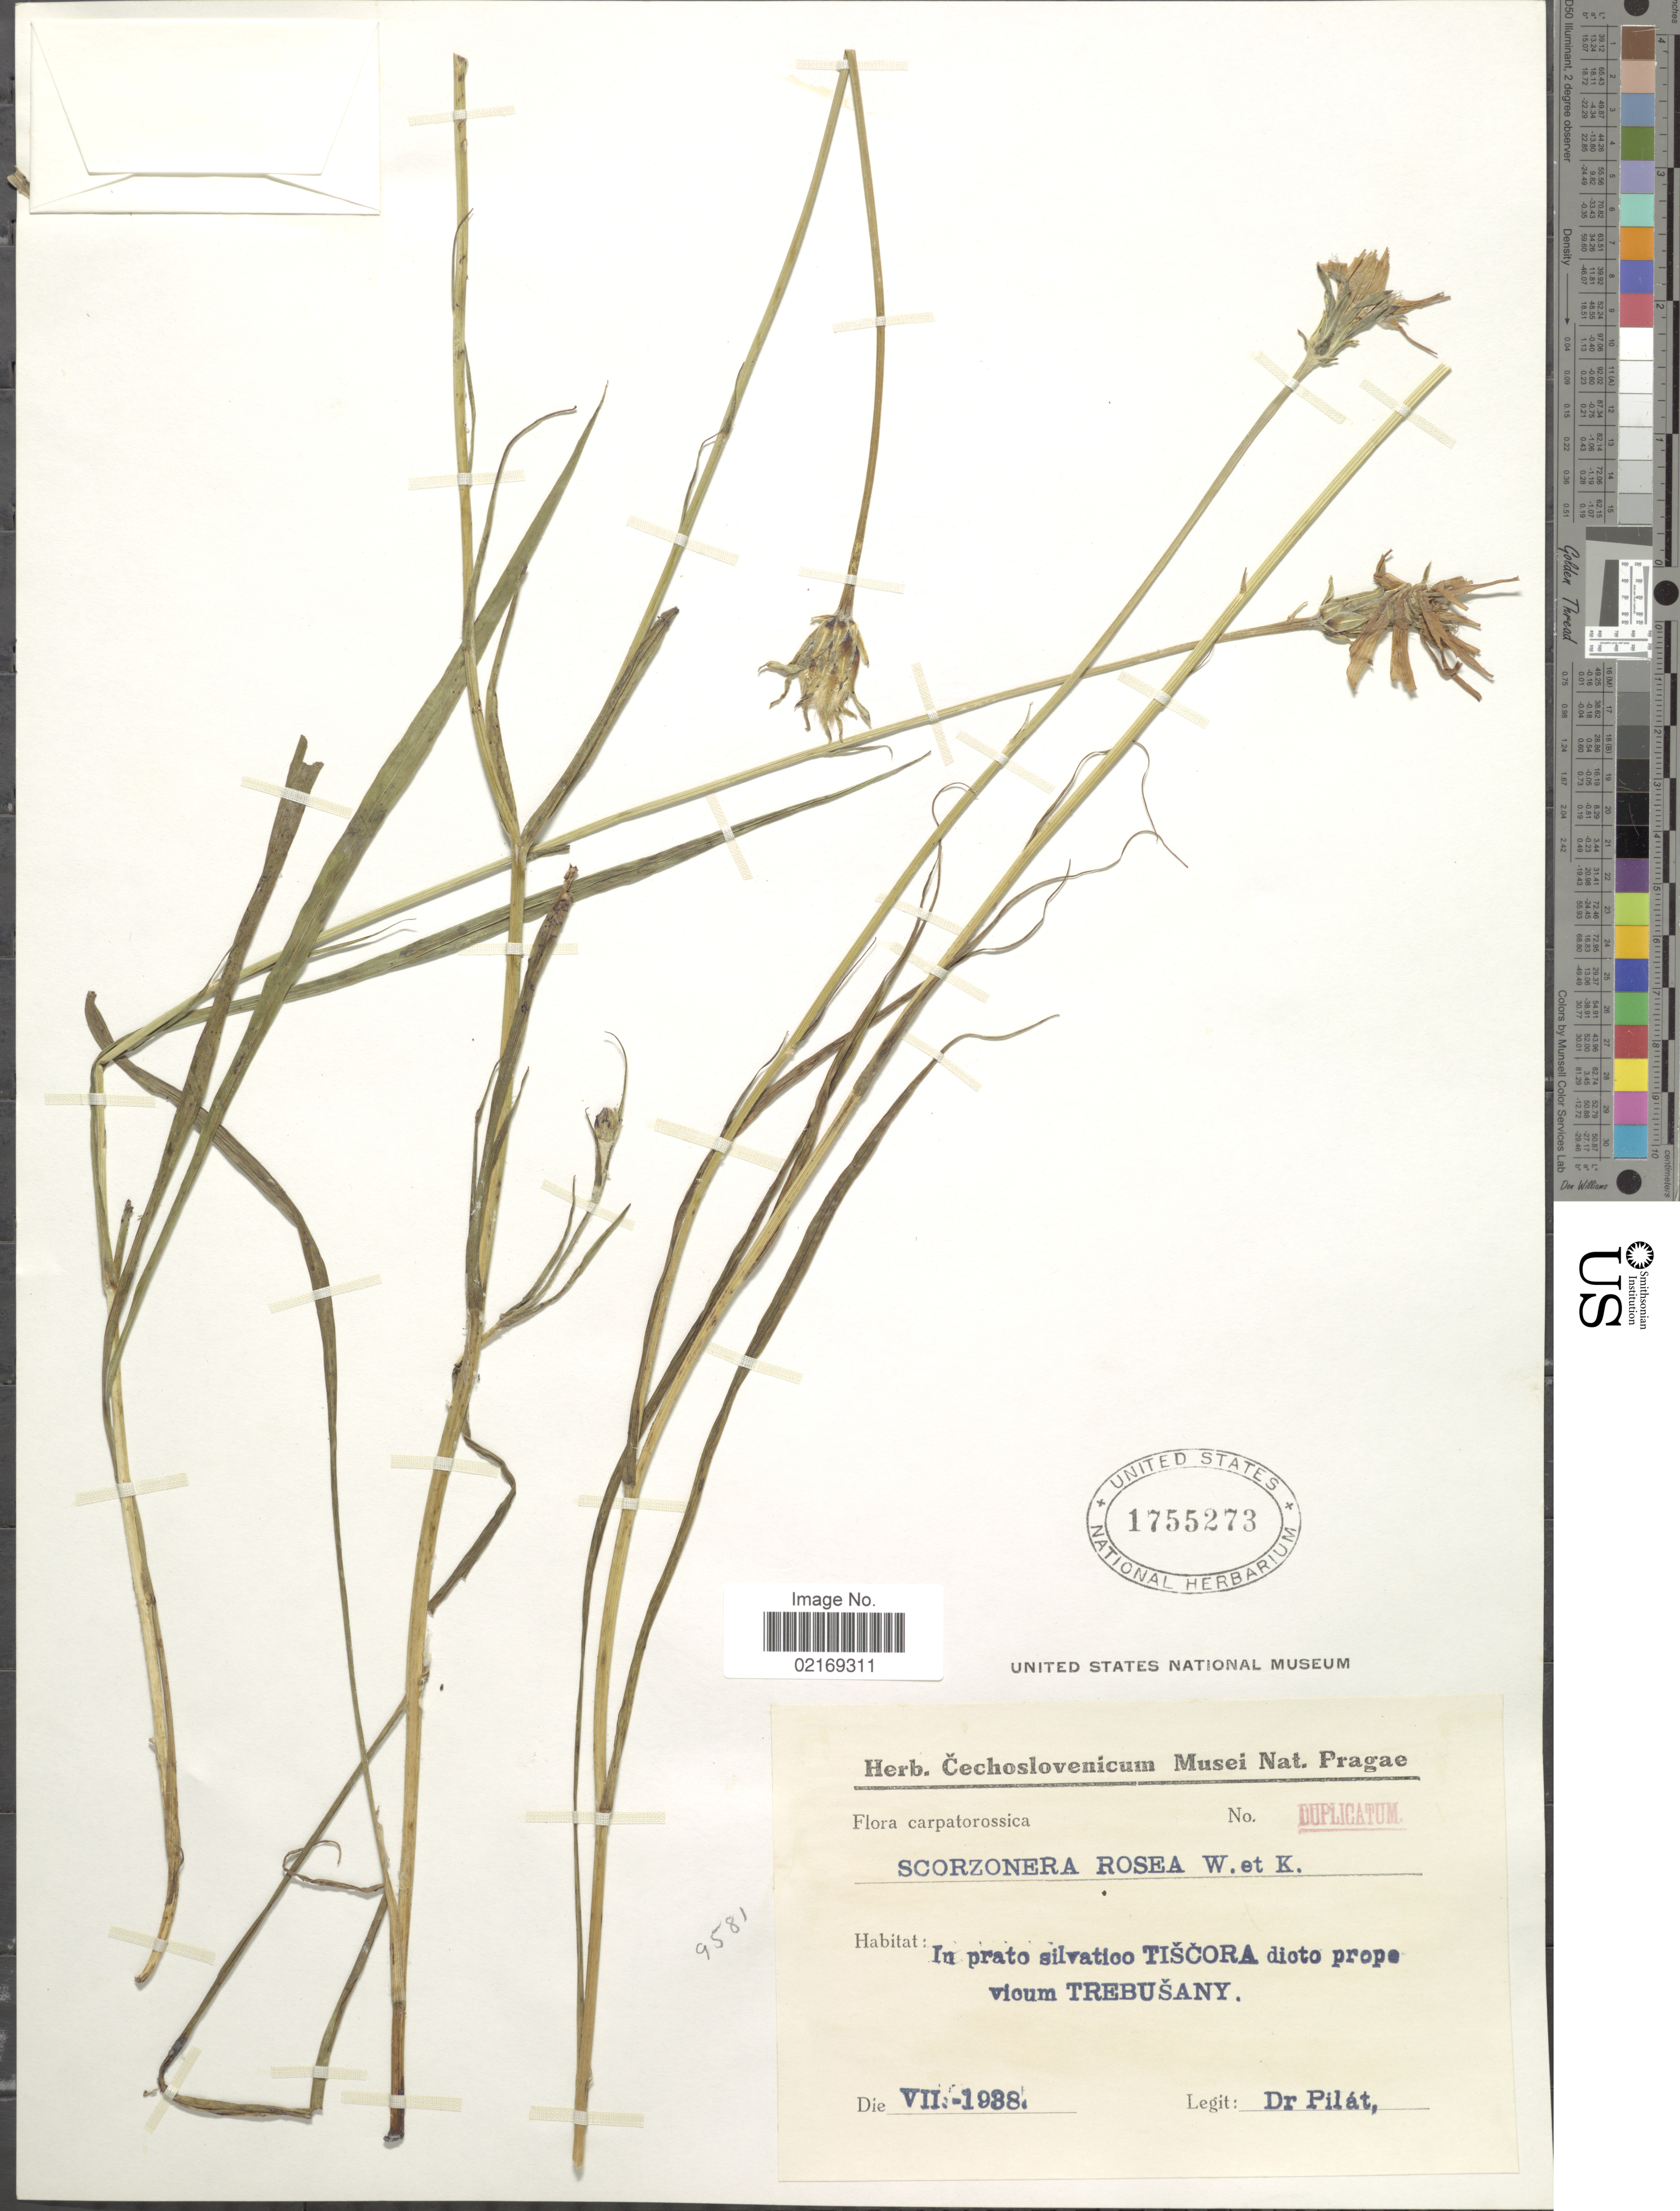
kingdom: Plantae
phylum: Tracheophyta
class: Magnoliopsida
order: Asterales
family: Asteraceae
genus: Podospermum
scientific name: Podospermum roseum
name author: (Waldst. & Kit.) Gemeinholzer & Greuter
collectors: Pilát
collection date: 1938-07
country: Ukraine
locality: Carpatorossica, In prato silvatico Tiscora dicto prope vicum Trebusany.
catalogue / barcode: US 1755273